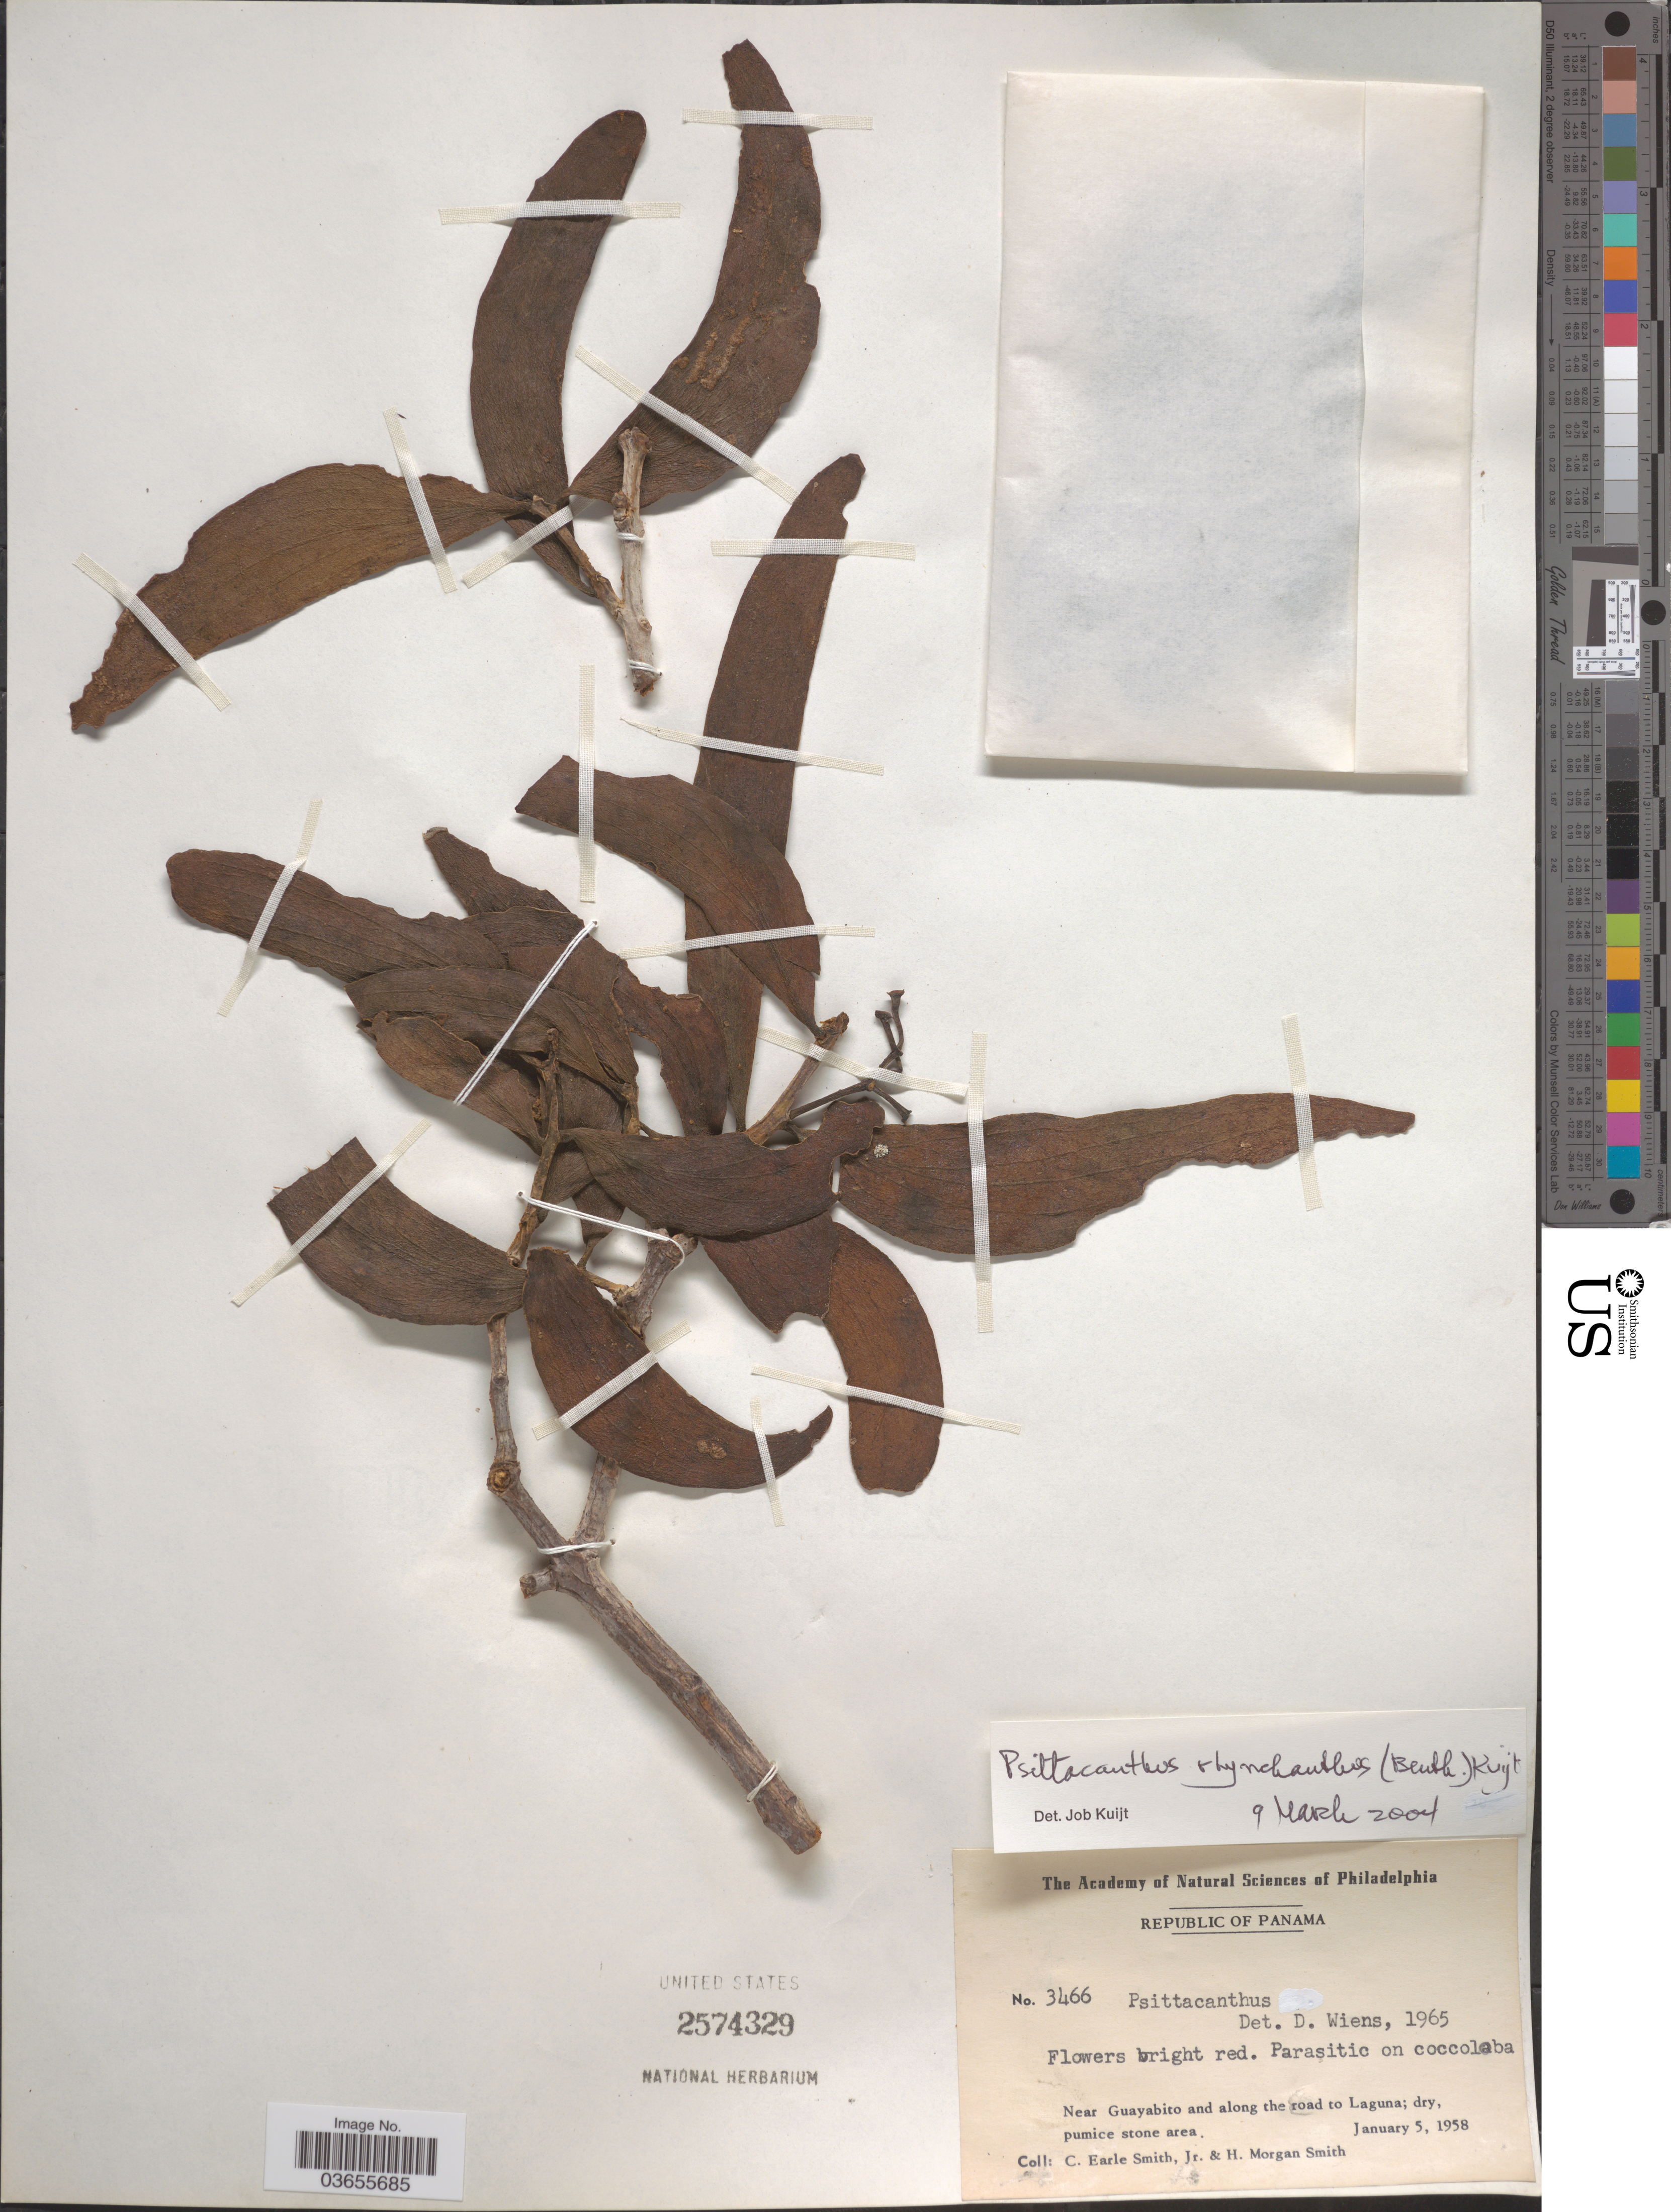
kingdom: Plantae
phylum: Tracheophyta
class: Magnoliopsida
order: Santalales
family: Loranthaceae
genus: Psittacanthus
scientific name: Psittacanthus rhynchanthus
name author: (Benth.) Kuijt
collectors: C. E. Smith Jr. & H. M. Smith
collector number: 3466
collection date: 1958-01-05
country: Panama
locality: Republic of Panama. Near Guayabito and along the road to Laguna.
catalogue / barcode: US 2574329